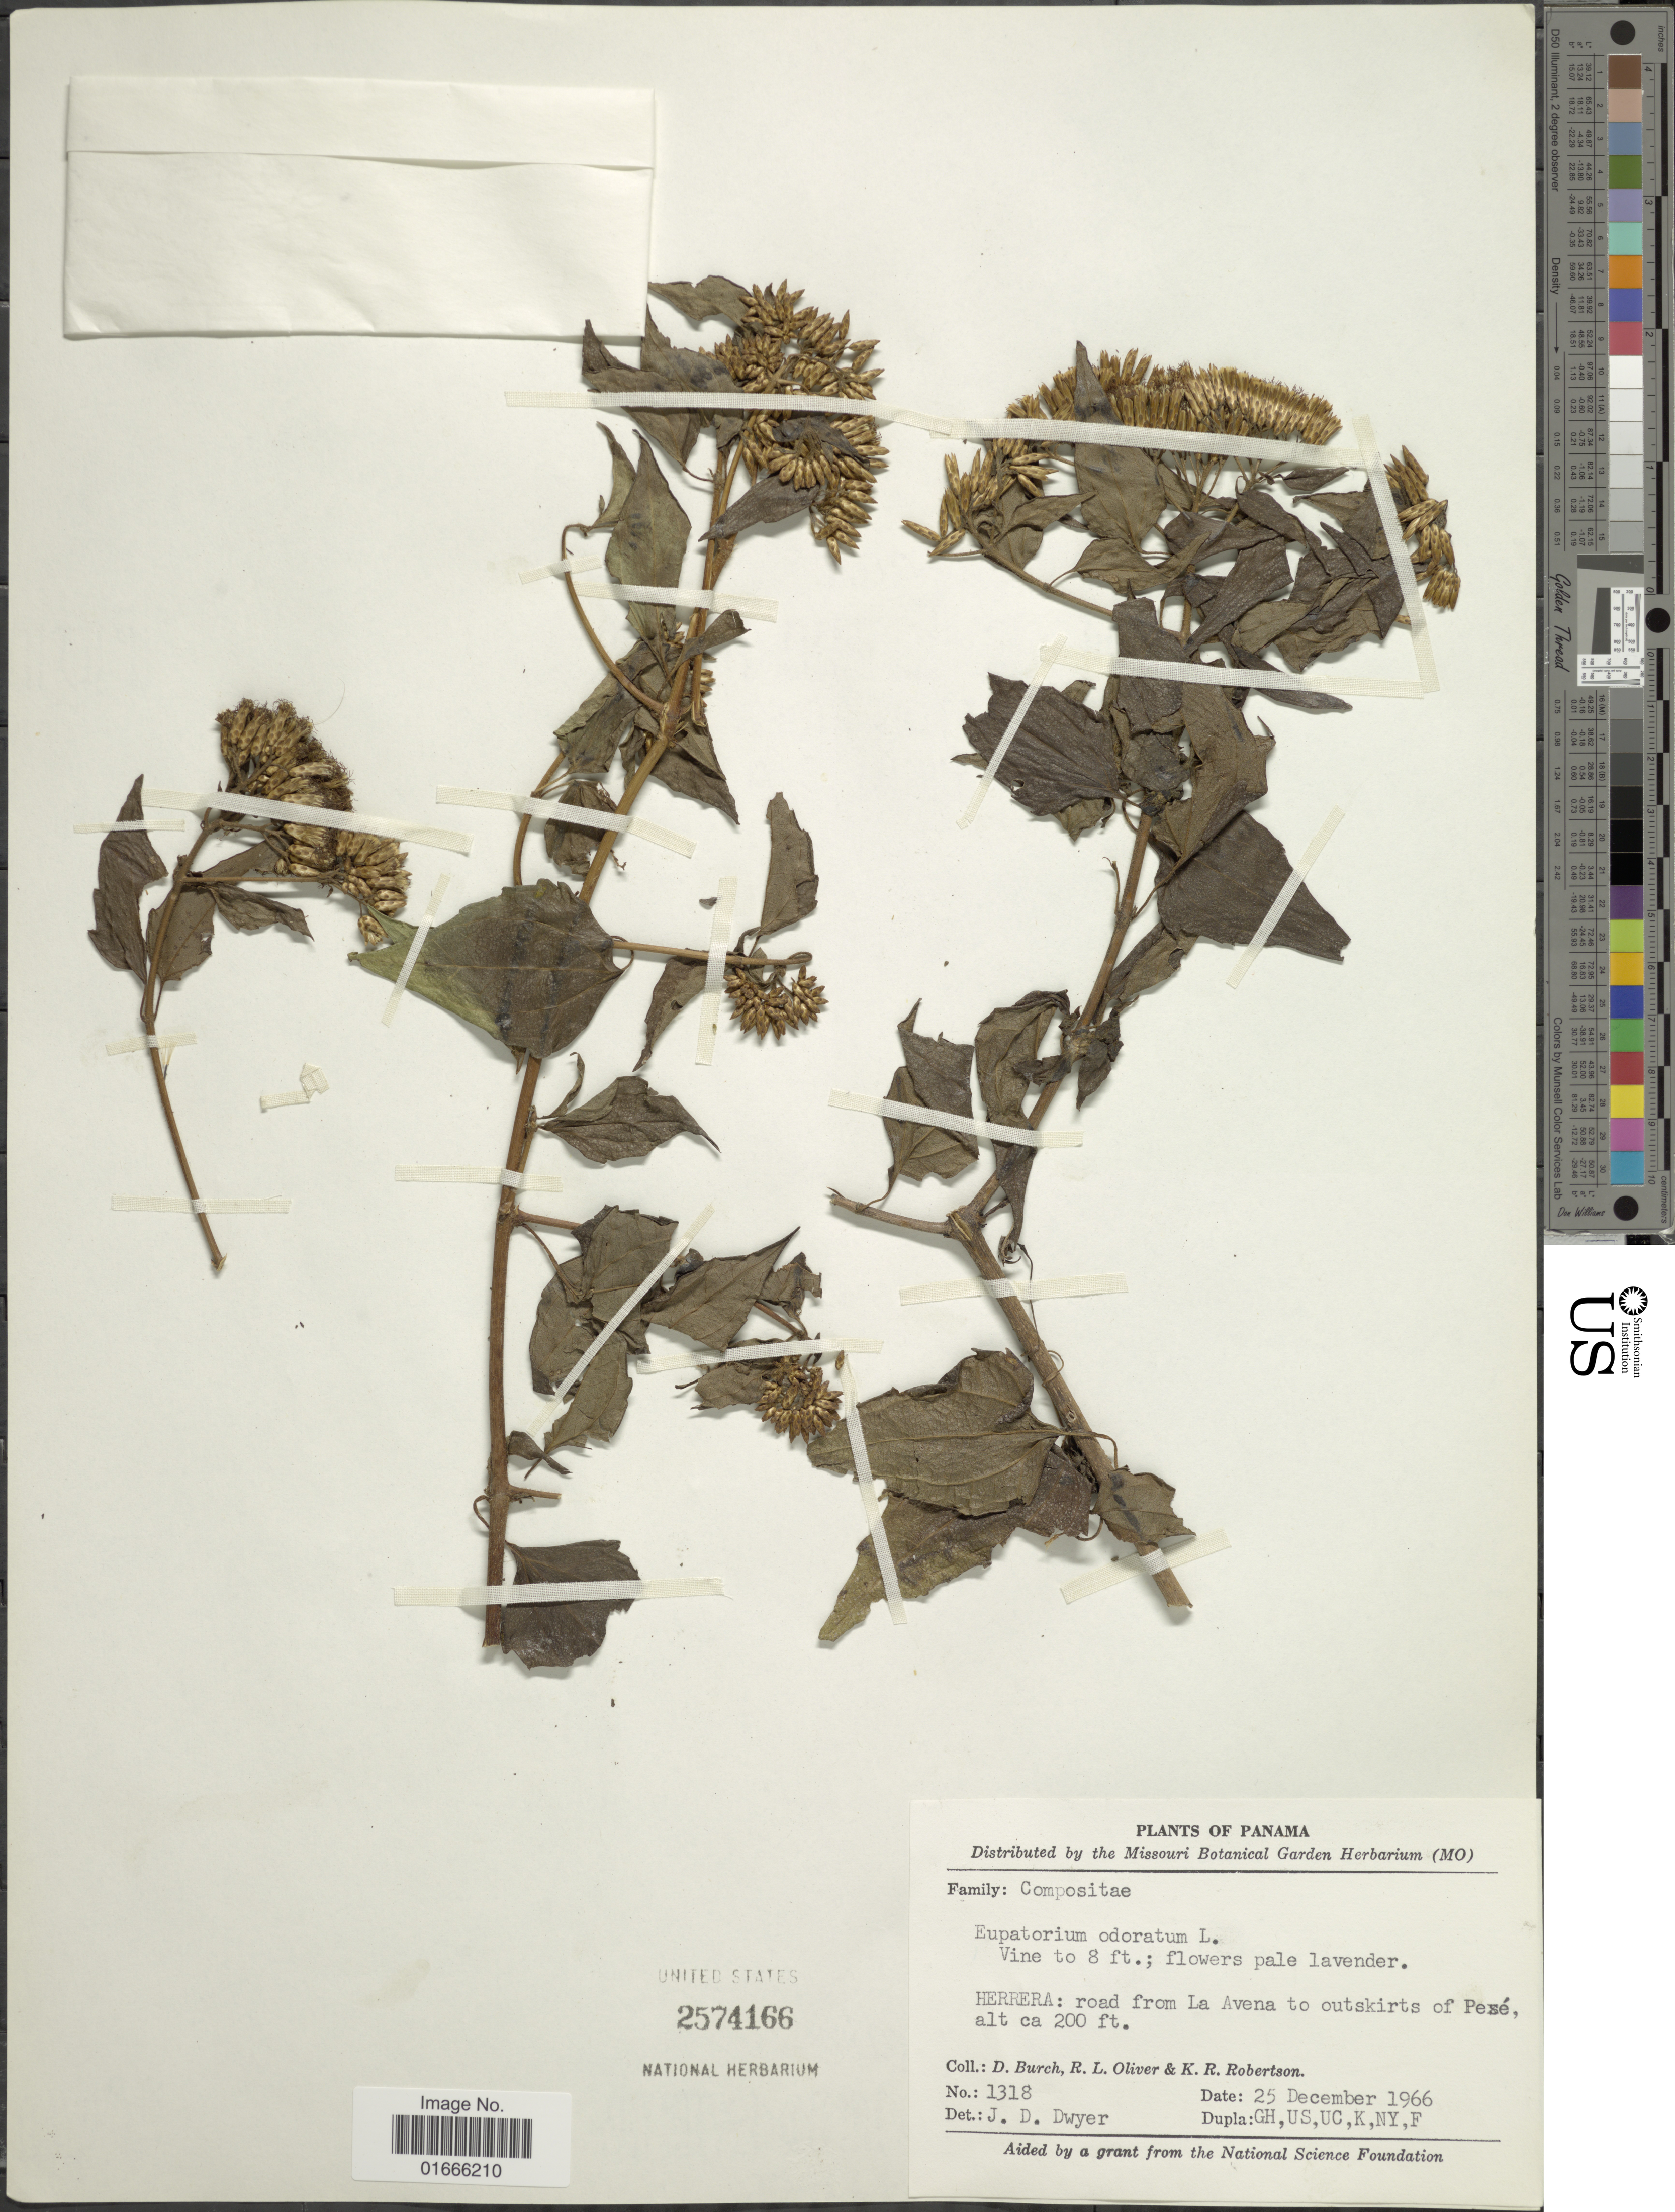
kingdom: Plantae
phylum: Tracheophyta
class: Magnoliopsida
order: Asterales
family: Asteraceae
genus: Chromolaena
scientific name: Chromolaena odorata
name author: (L.) R.M. King & H. Rob.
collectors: D. Bruch, R. Oliver & K. Robertson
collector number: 1318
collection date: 1966-12-25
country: Panama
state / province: Herrera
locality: Road from La Avena to outskirts of Pesé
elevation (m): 61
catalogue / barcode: US 2574166